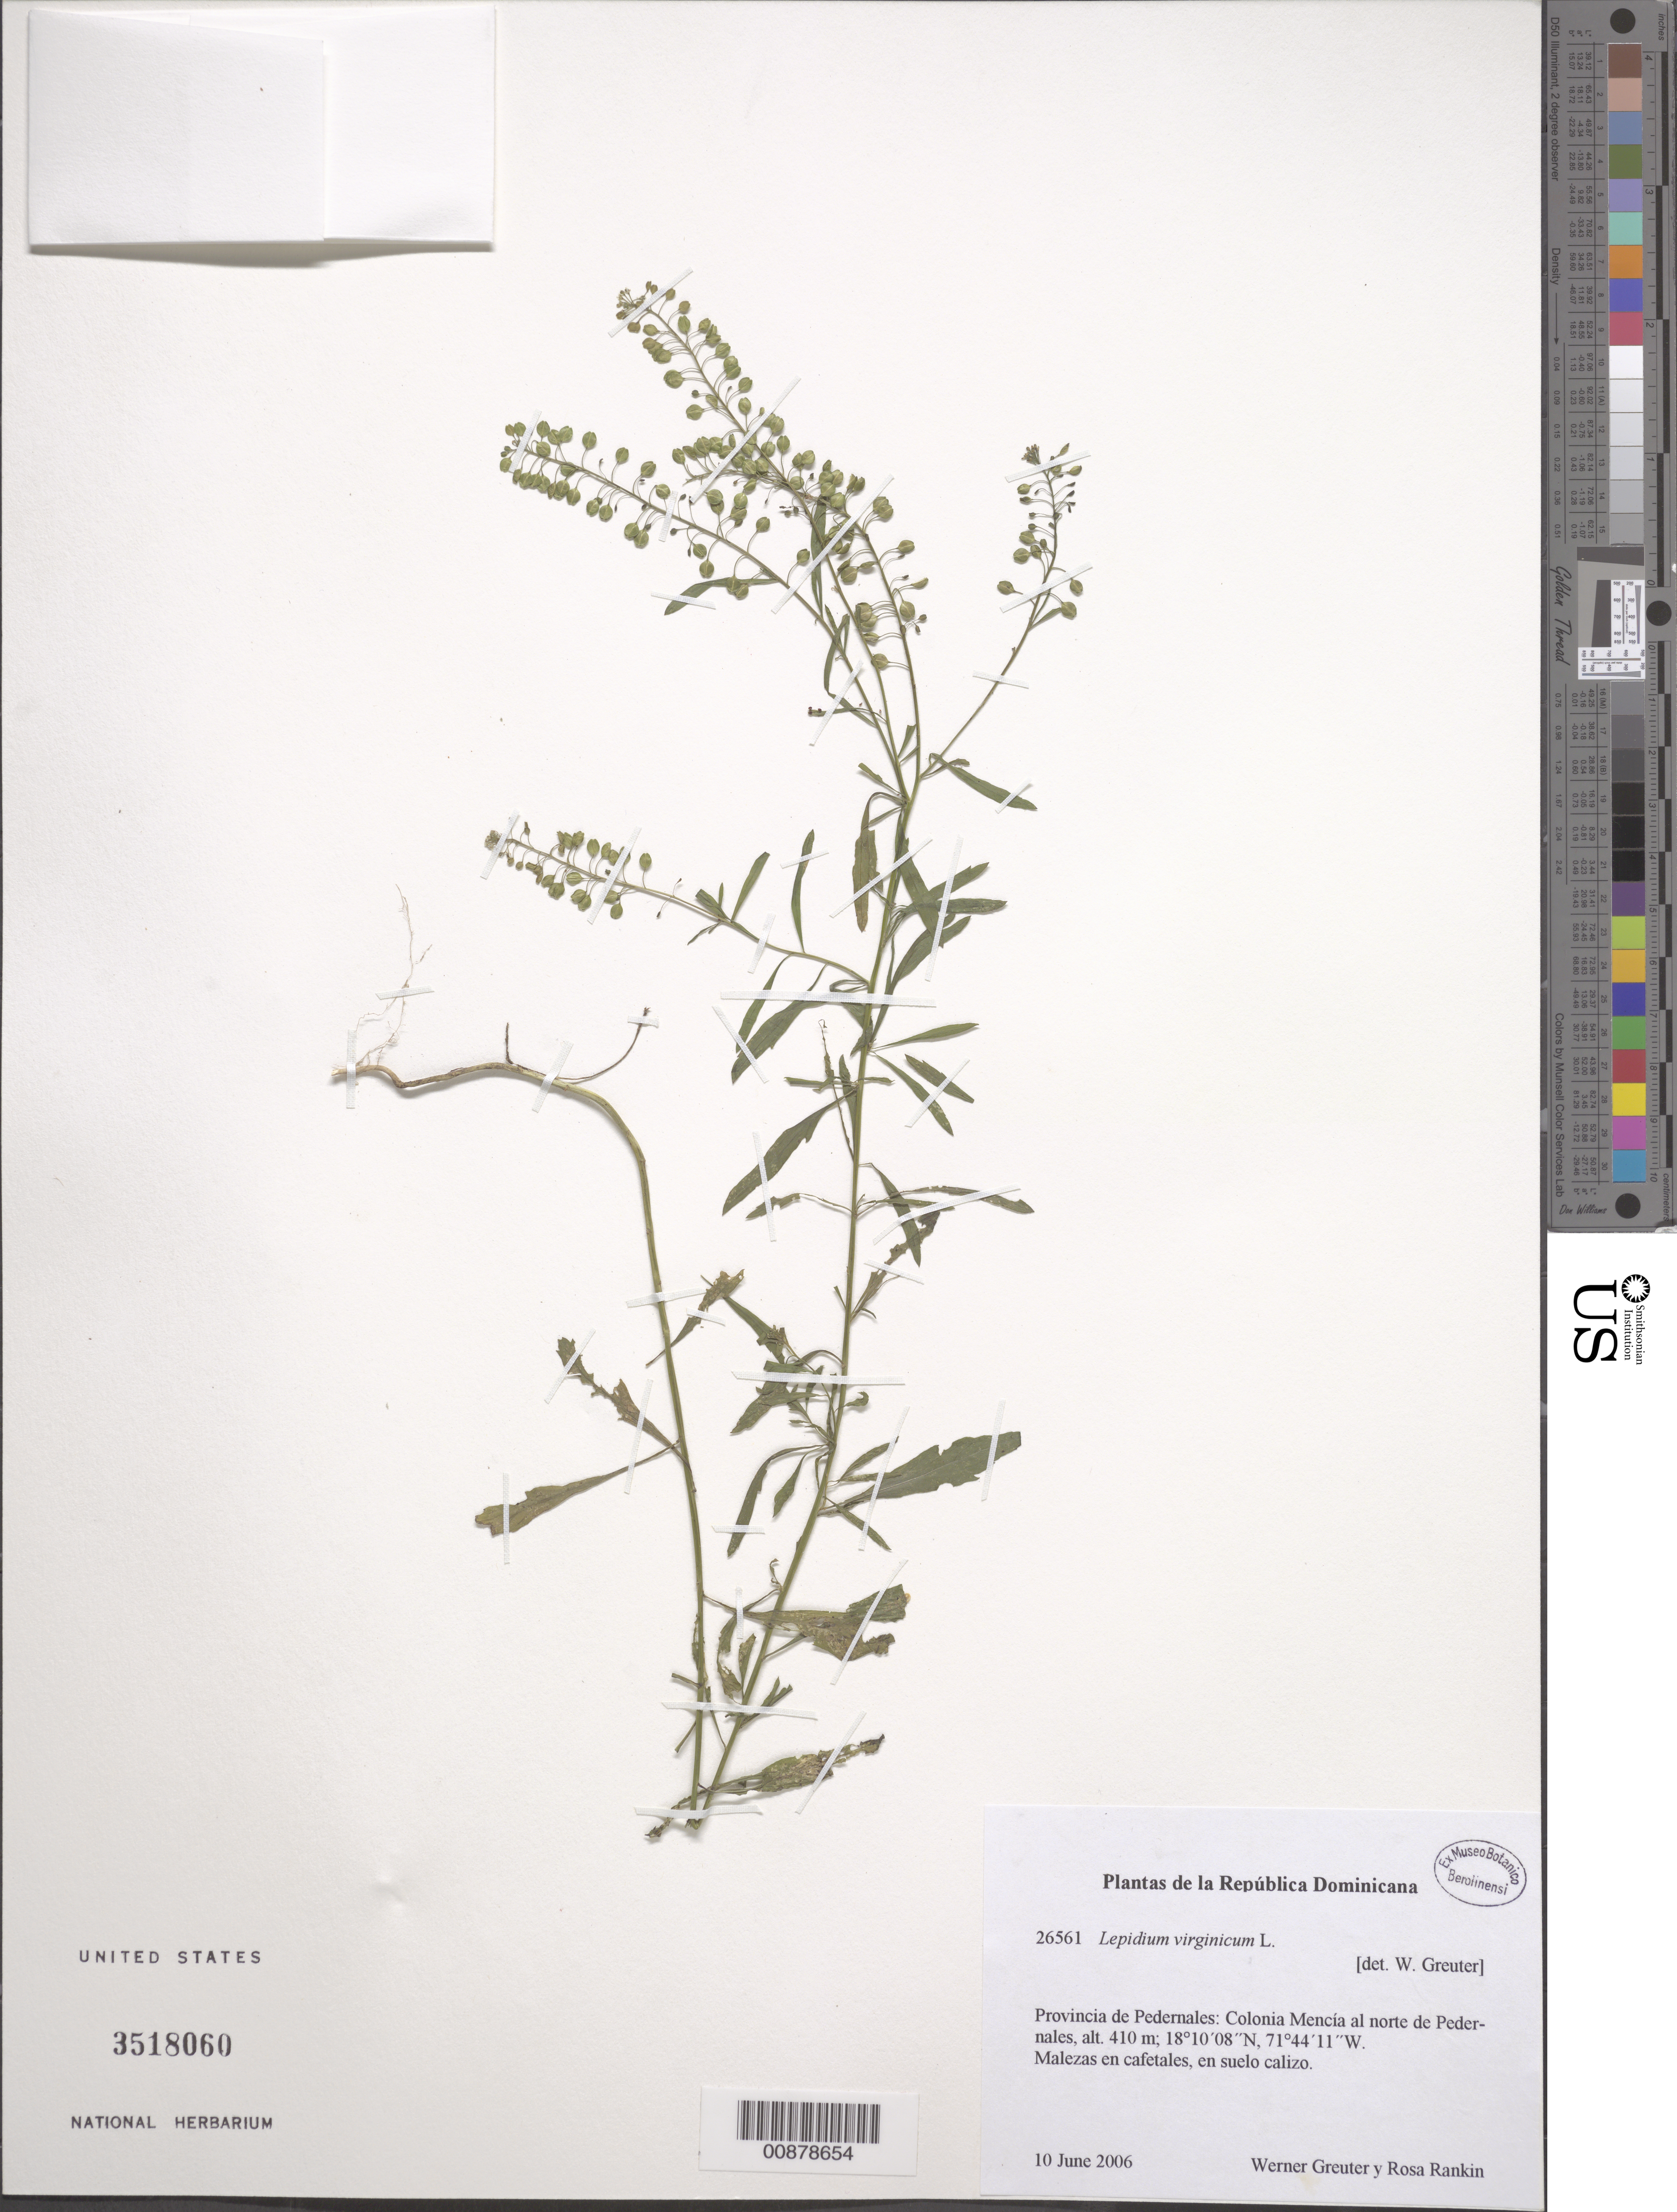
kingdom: Plantae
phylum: Tracheophyta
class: Magnoliopsida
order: Brassicales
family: Brassicaceae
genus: Lepidium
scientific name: Lepidium virginicum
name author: L.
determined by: Greuter, W.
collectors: W. Greuter & R. Rankin Rodriguez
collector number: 26561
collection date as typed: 10 Jun 2006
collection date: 2006-06-10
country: Dominican Republic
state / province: Pedernales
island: Hispaniola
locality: Colonia Mencía al norte de Pedernales.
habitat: Malezas en cafetales, en suelo calizo.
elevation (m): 410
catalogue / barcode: US 3518060